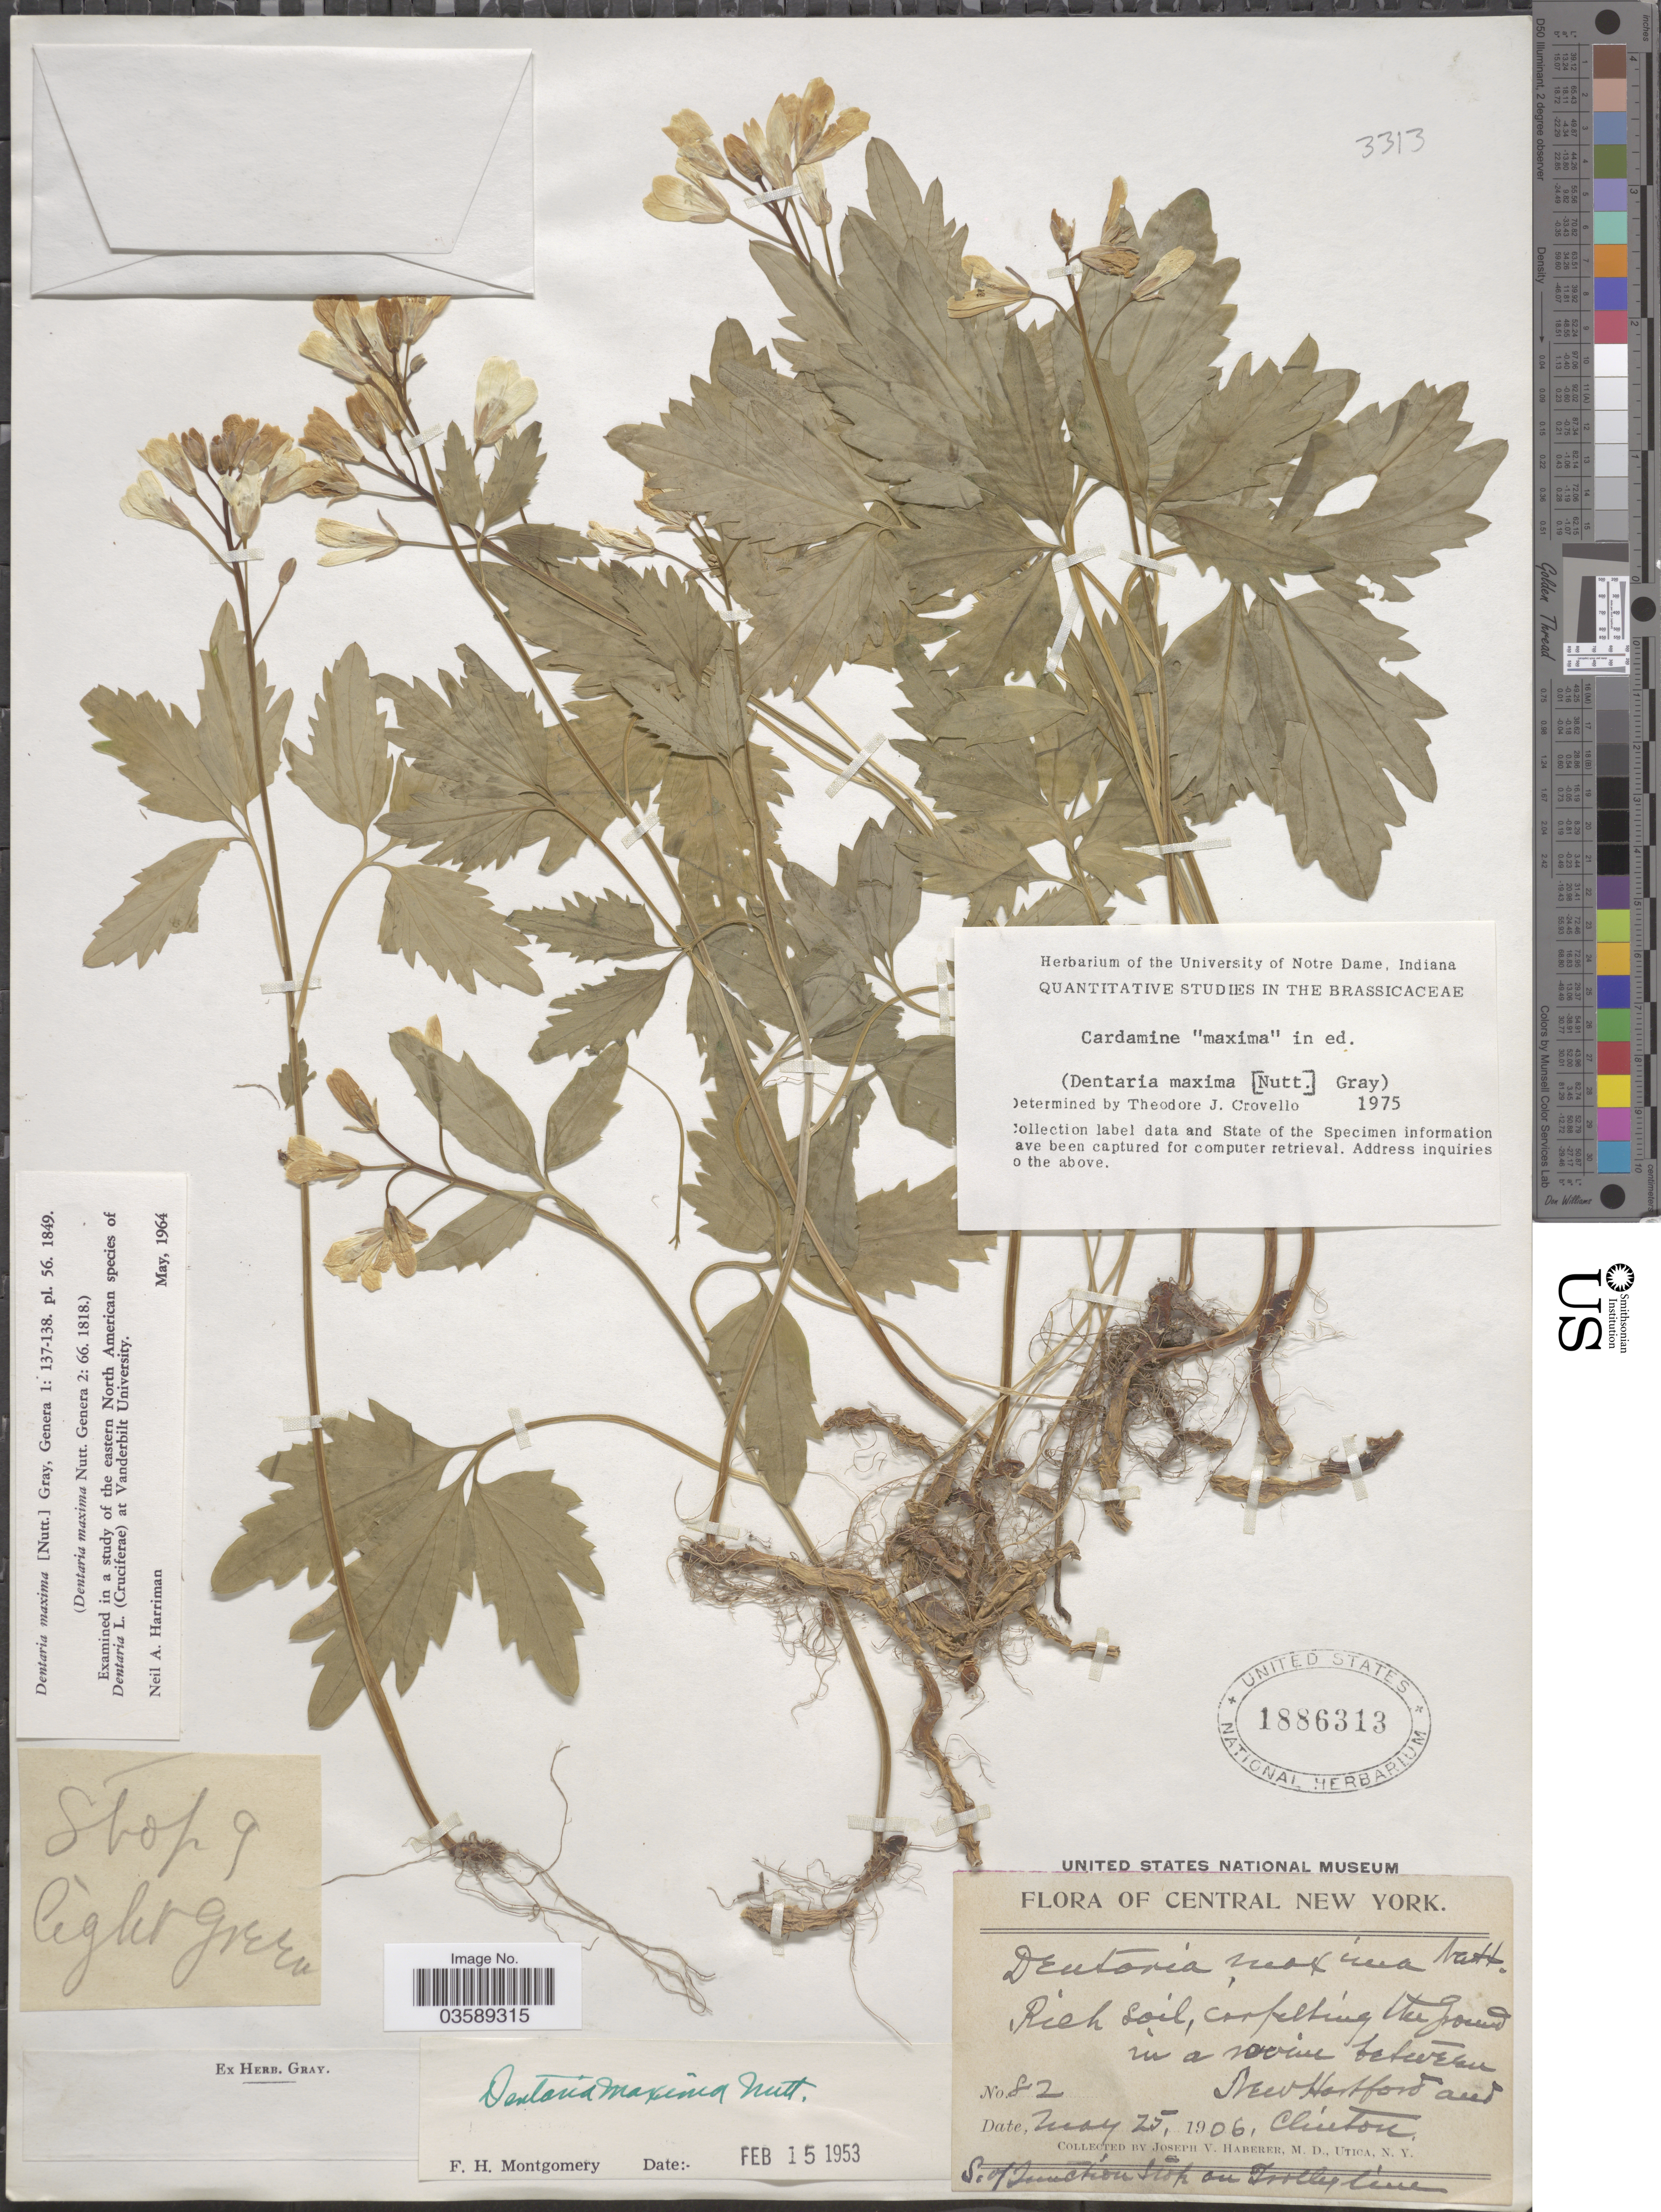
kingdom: Plantae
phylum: Tracheophyta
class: Magnoliopsida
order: Brassicales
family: Brassicaceae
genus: Cardamine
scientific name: Cardamine maxima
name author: (Nutt.) Alph. Wood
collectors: J. V. Haberer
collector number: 82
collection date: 1906-05-25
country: United States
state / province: New York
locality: Central New York. In a ravine between New Hartford and Clinton. S. of junction slope on Trolley line.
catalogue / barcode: US 1886313